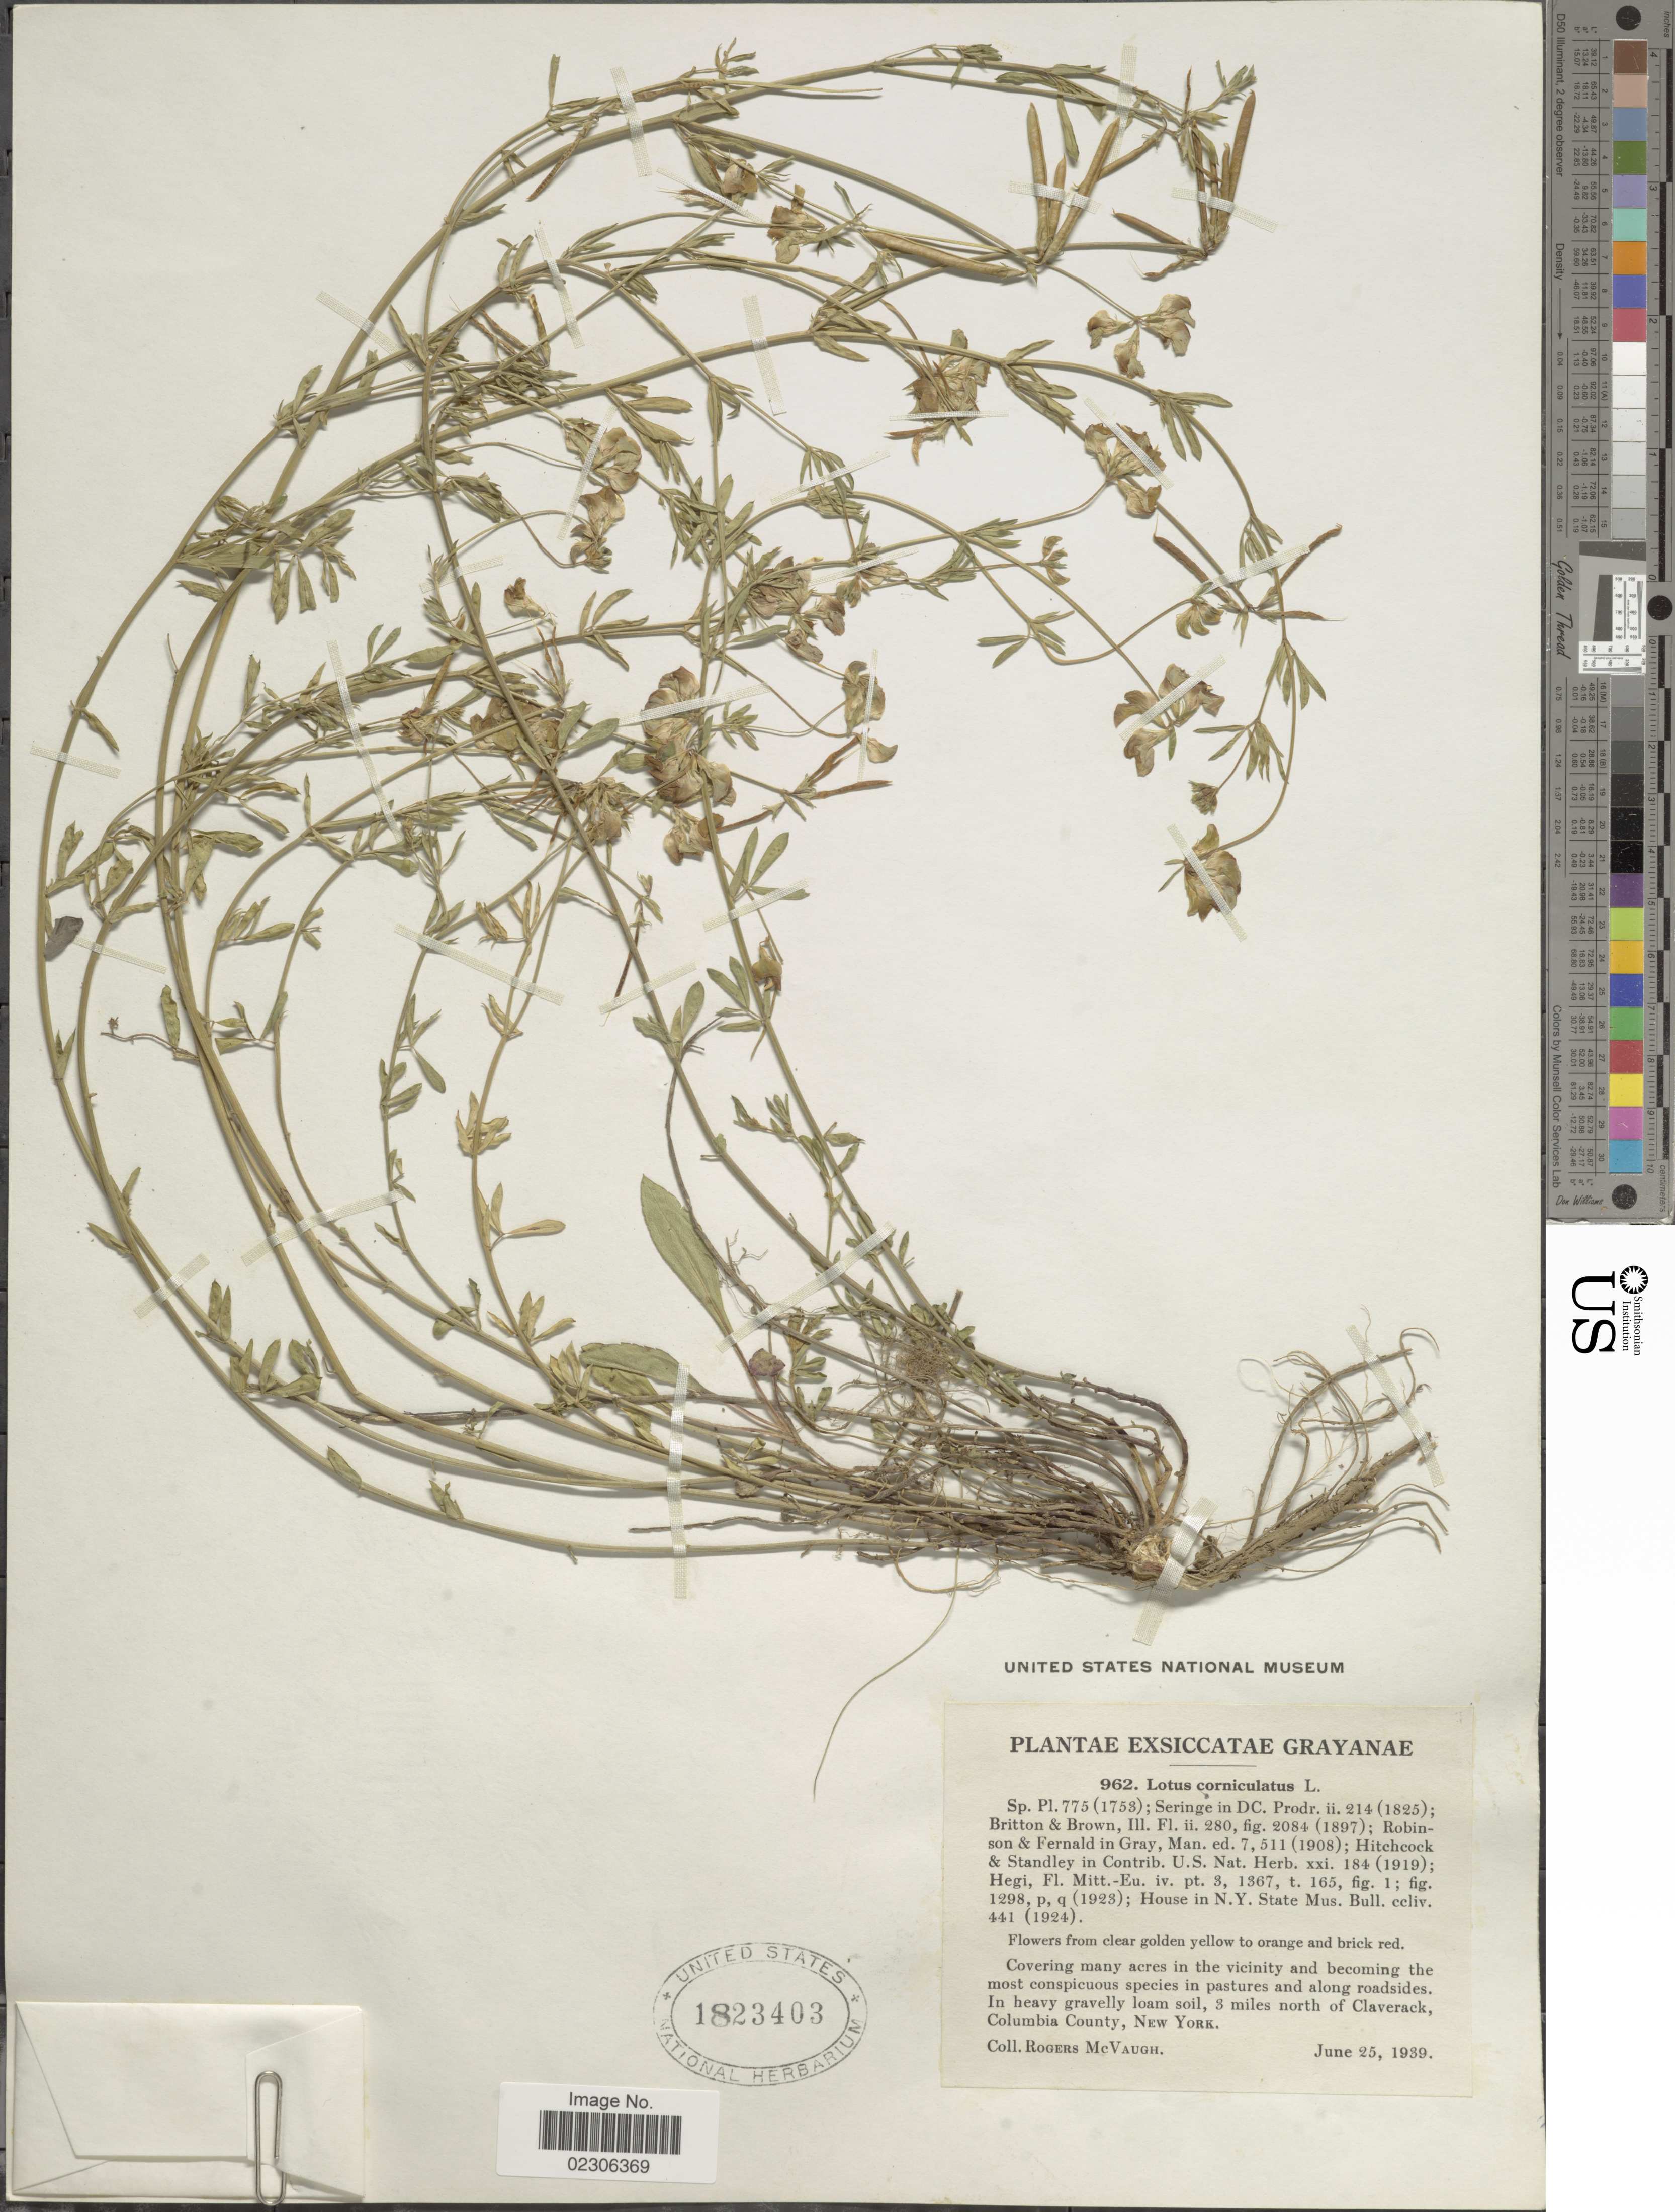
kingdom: Plantae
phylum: Tracheophyta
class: Magnoliopsida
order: Fabales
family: Fabaceae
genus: Lotus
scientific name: Lotus corniculatus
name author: L.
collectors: R. McVaugh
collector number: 962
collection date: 1939-06-25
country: United States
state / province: New York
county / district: Columbia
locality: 3 miles north of Claverack, Columbia County, New York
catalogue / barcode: US 1823403